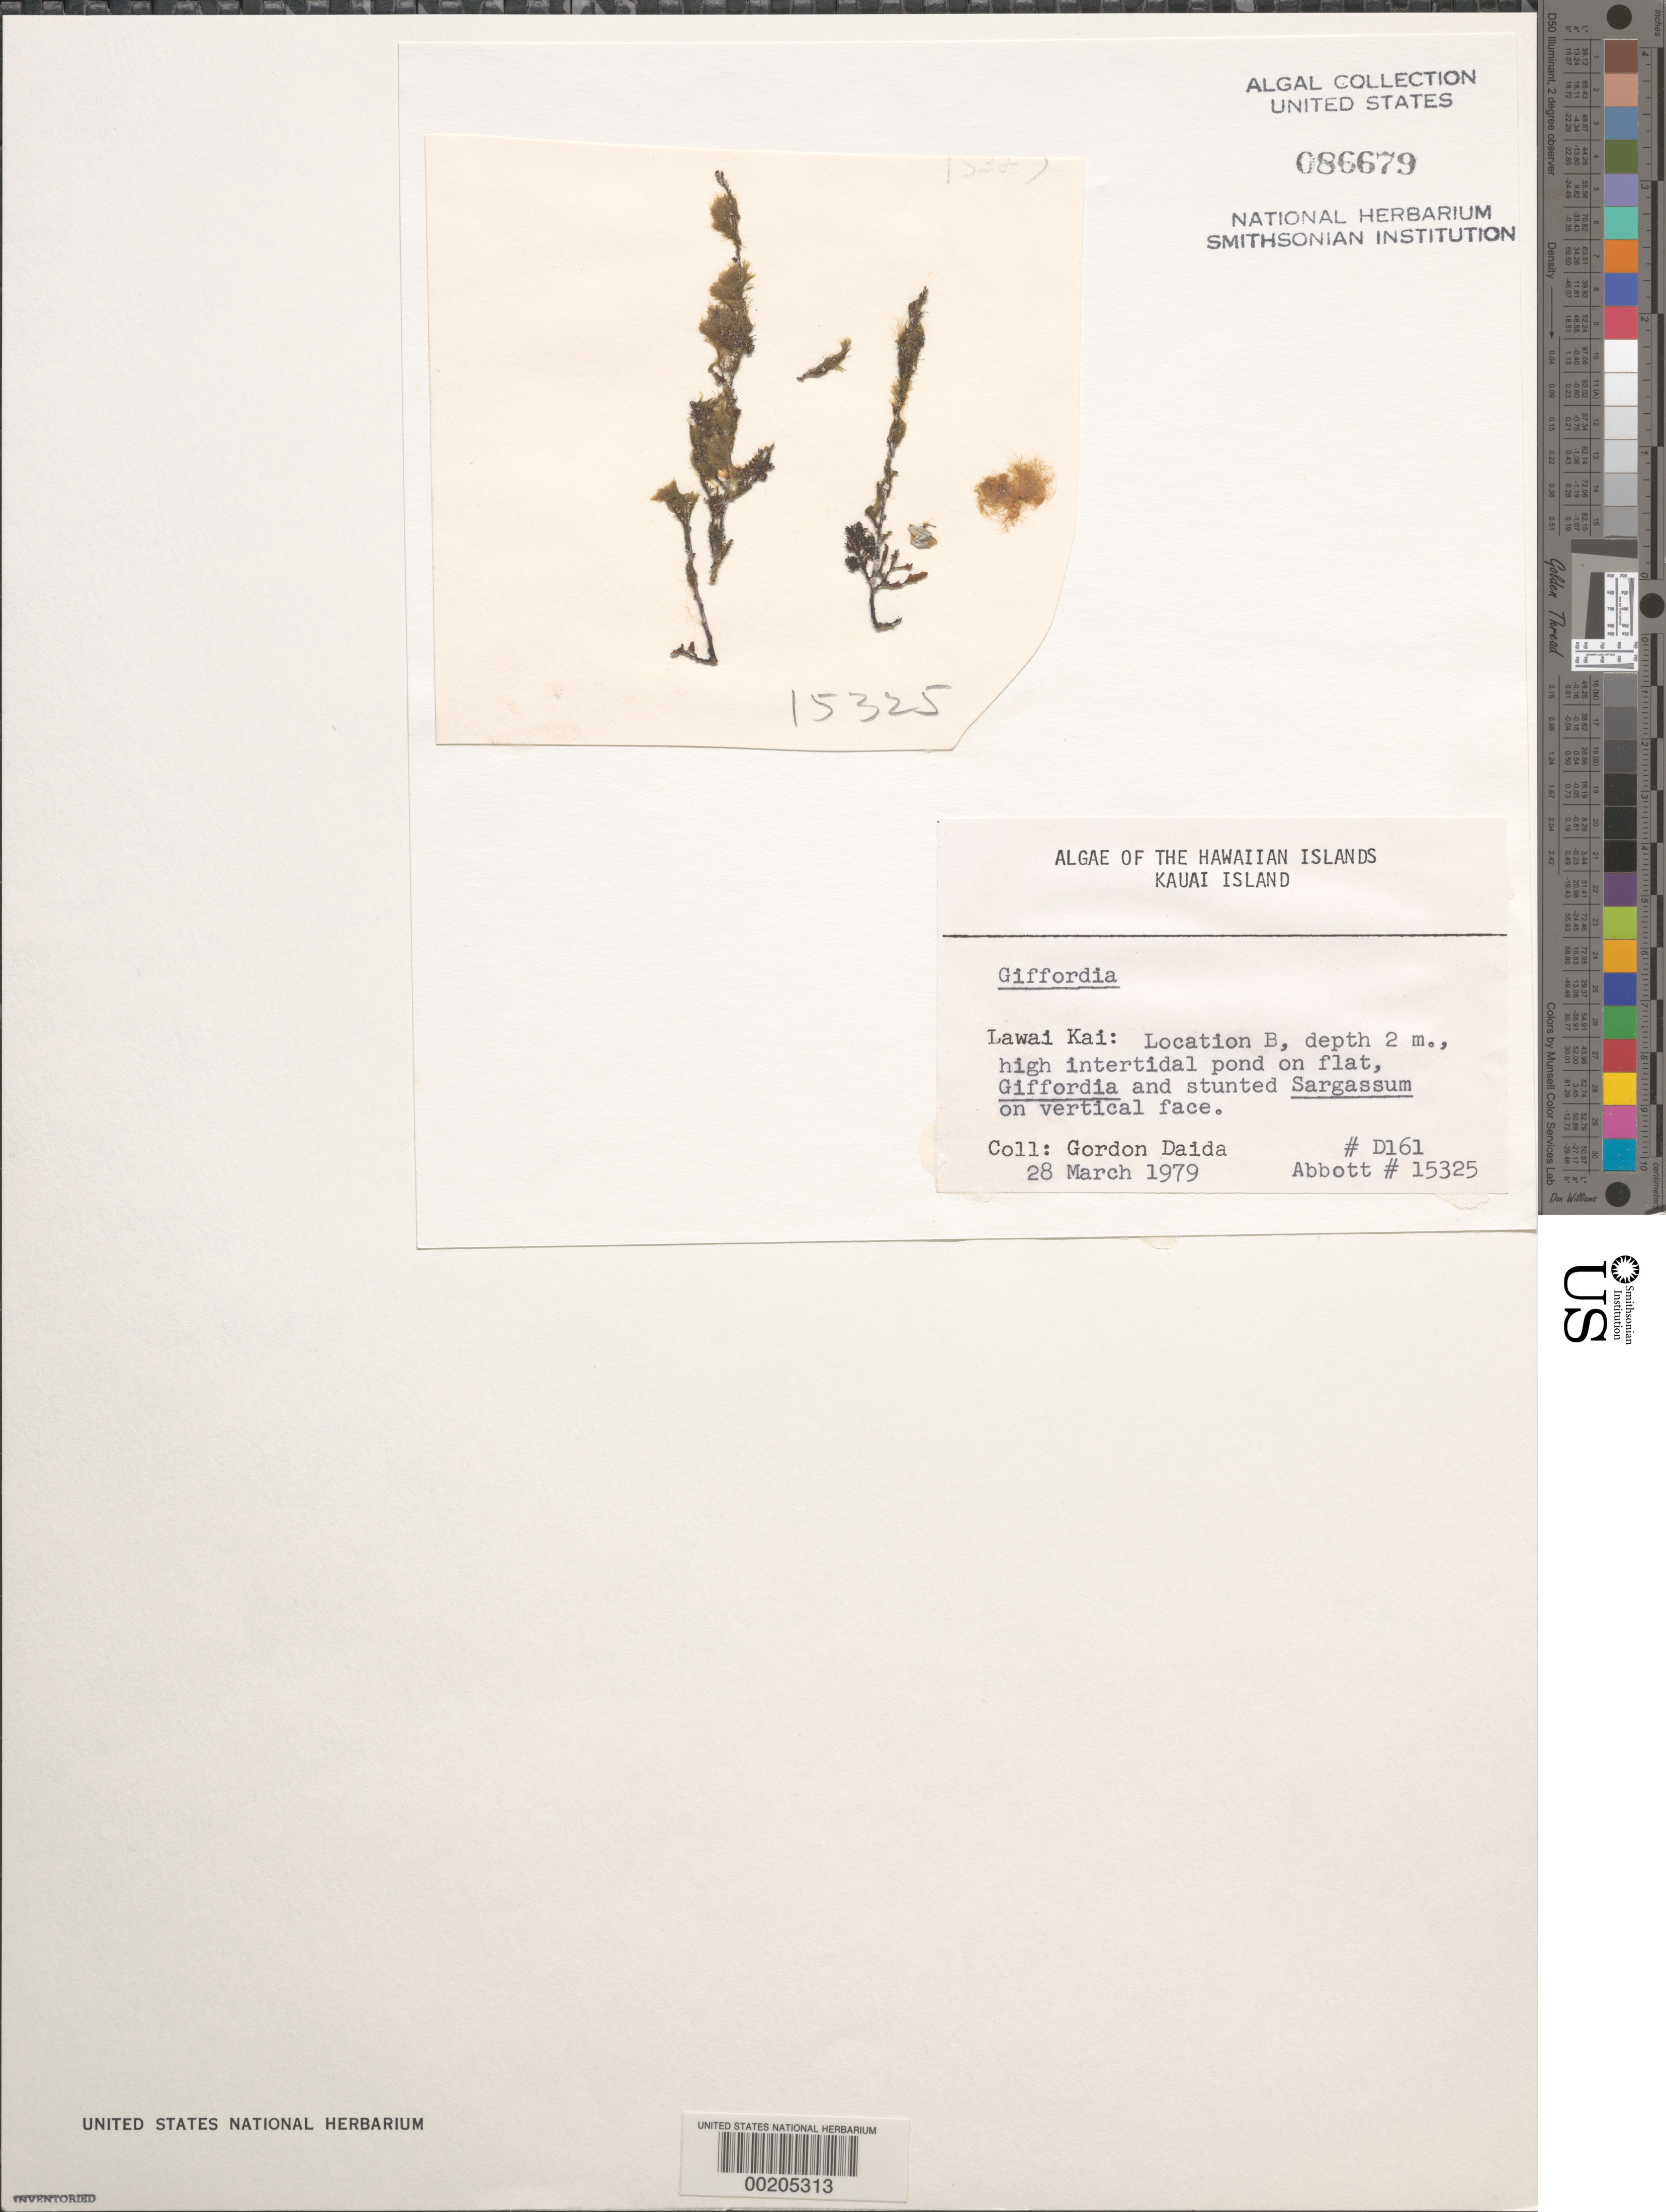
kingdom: Chromista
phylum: Ochrophyta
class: Phaeophyceae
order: Ectocarpales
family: Acinetosporaceae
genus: Hincksia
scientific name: Hincksia sp.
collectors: G. Daida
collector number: D161 & IAA 15325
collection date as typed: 28 Mar 1979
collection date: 1979-03-28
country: United States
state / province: Hawaii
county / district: Kauai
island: Kaua'i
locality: Lawai Kai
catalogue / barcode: US 86679